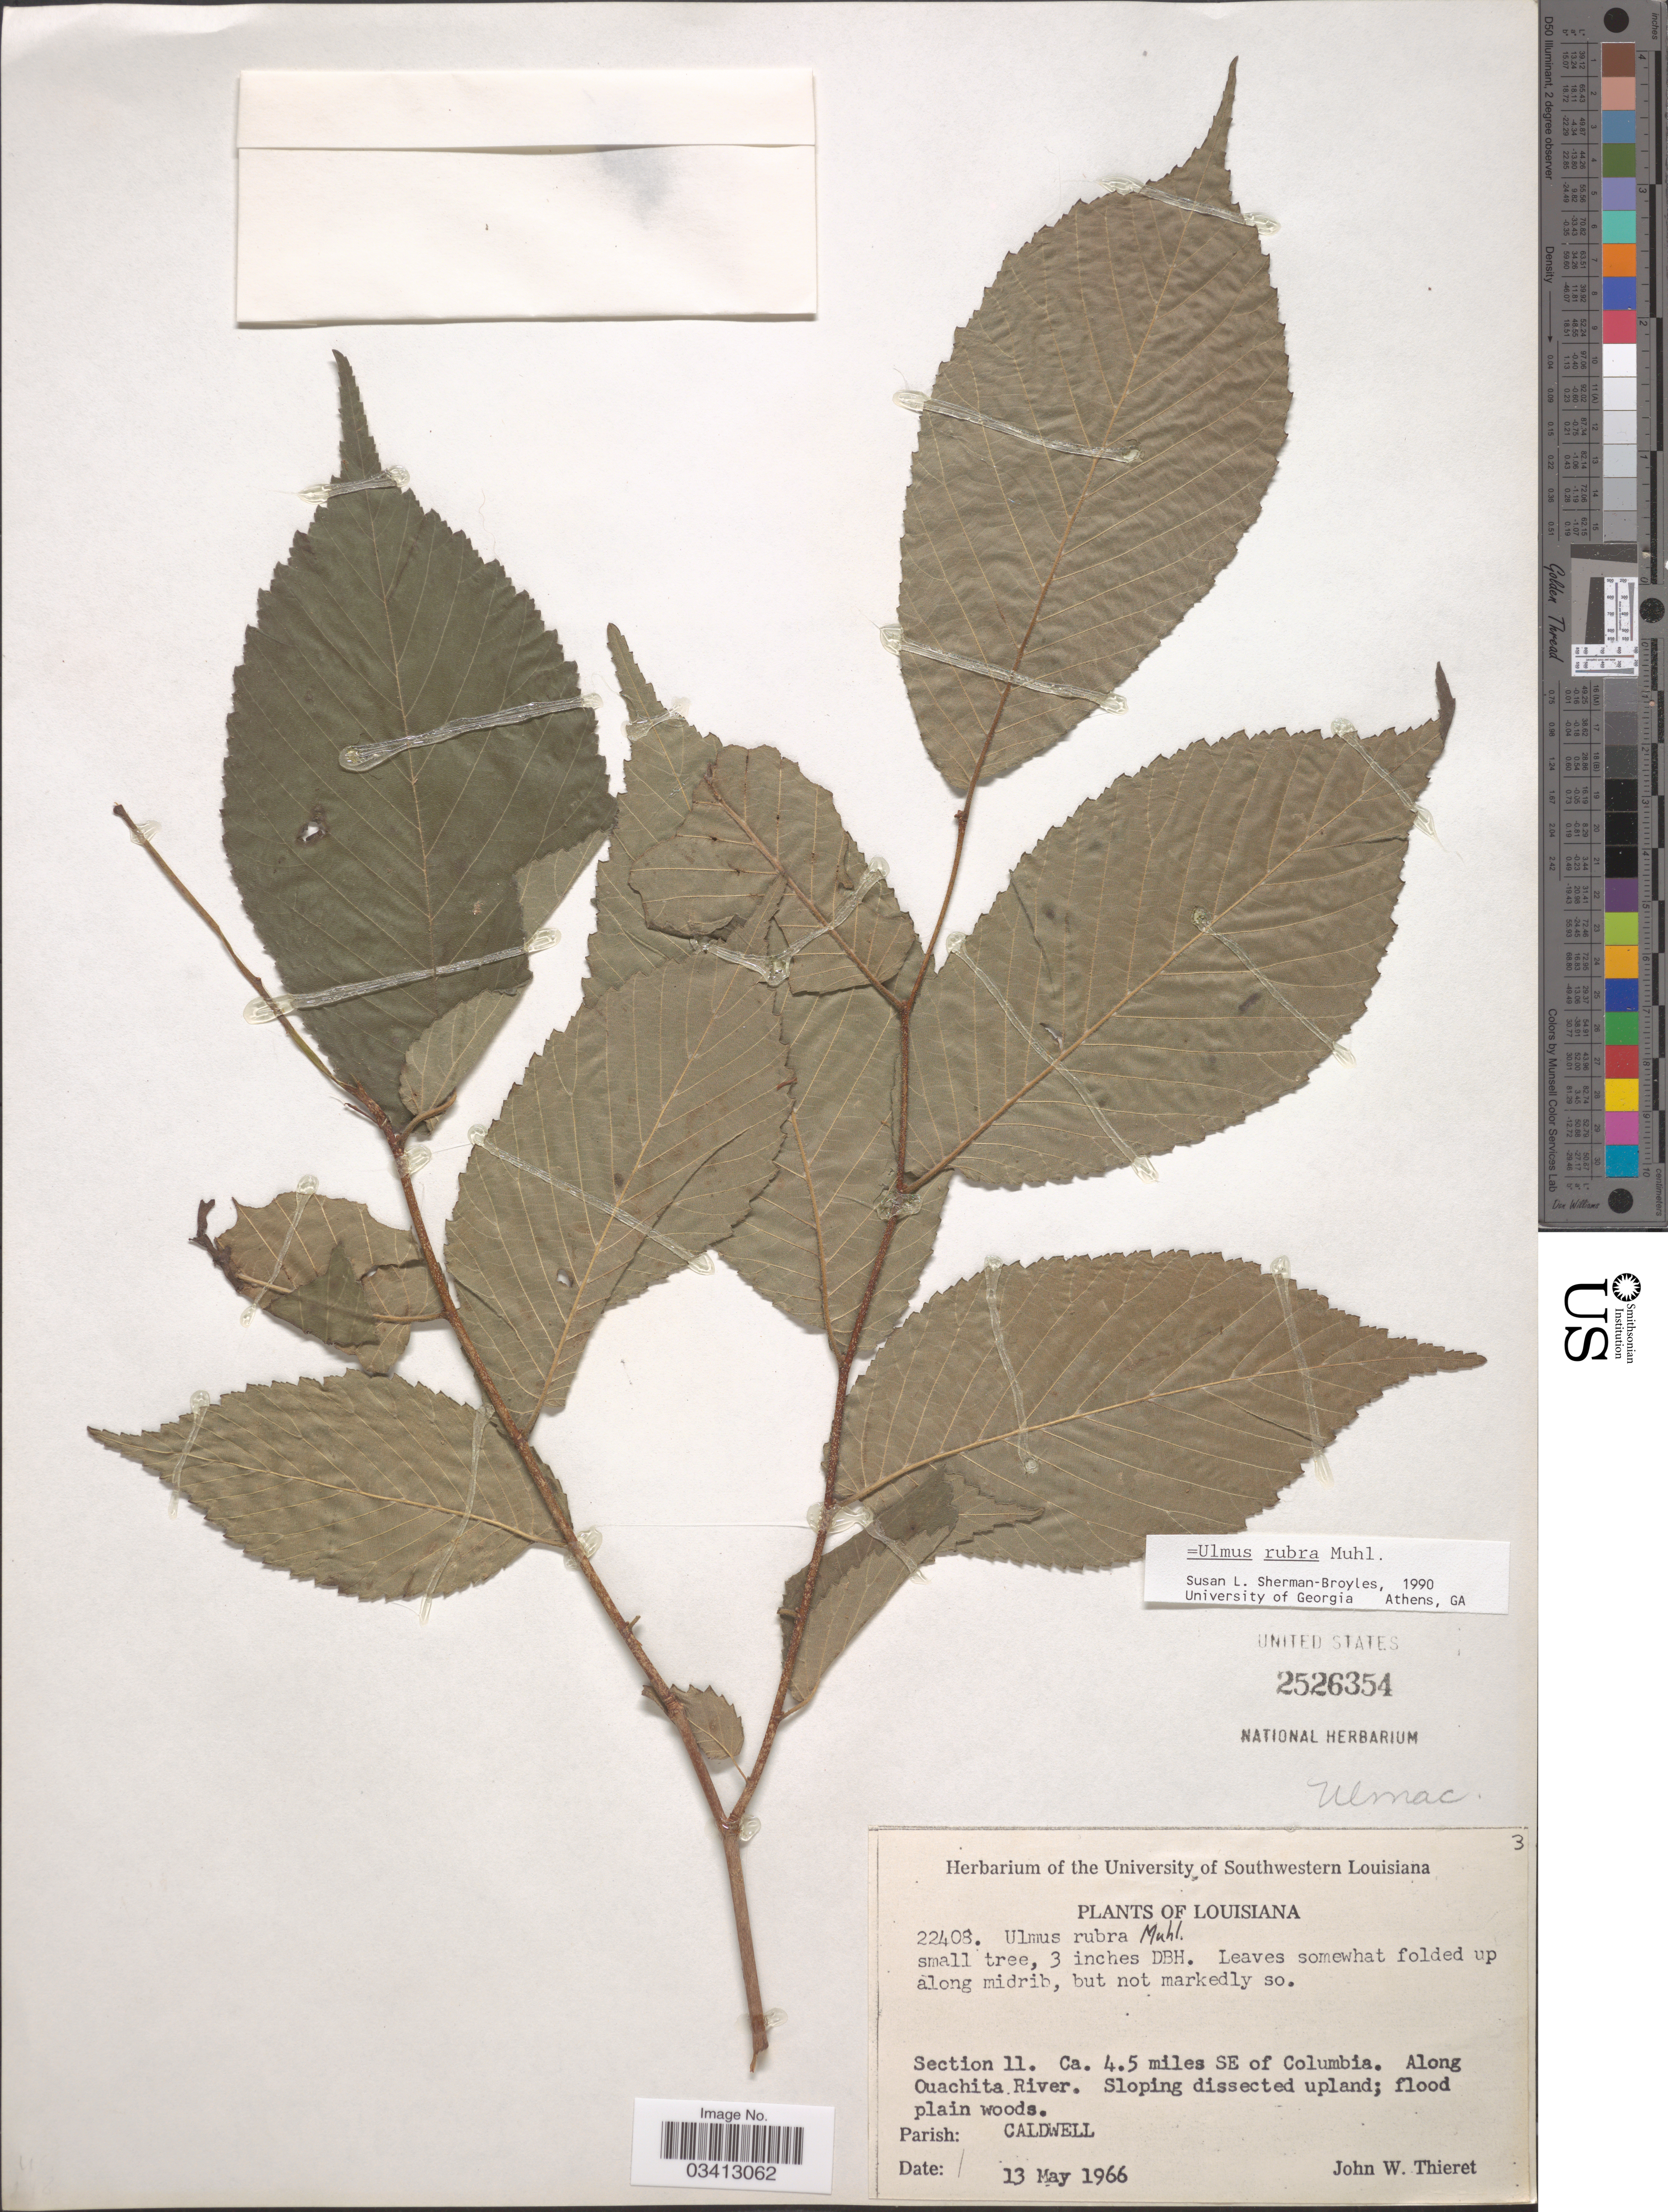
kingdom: Plantae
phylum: Tracheophyta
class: Magnoliopsida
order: Rosales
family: Ulmaceae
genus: Ulmus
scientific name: Ulmus rubra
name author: Muhl.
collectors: J. W. Thieret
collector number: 22408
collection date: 1966-05-13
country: United States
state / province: Louisiana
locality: Section 11. Ca. 4.5 miles SE of Columbia. Along Ouachita River. Parish: Caldwell.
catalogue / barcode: US 2526354